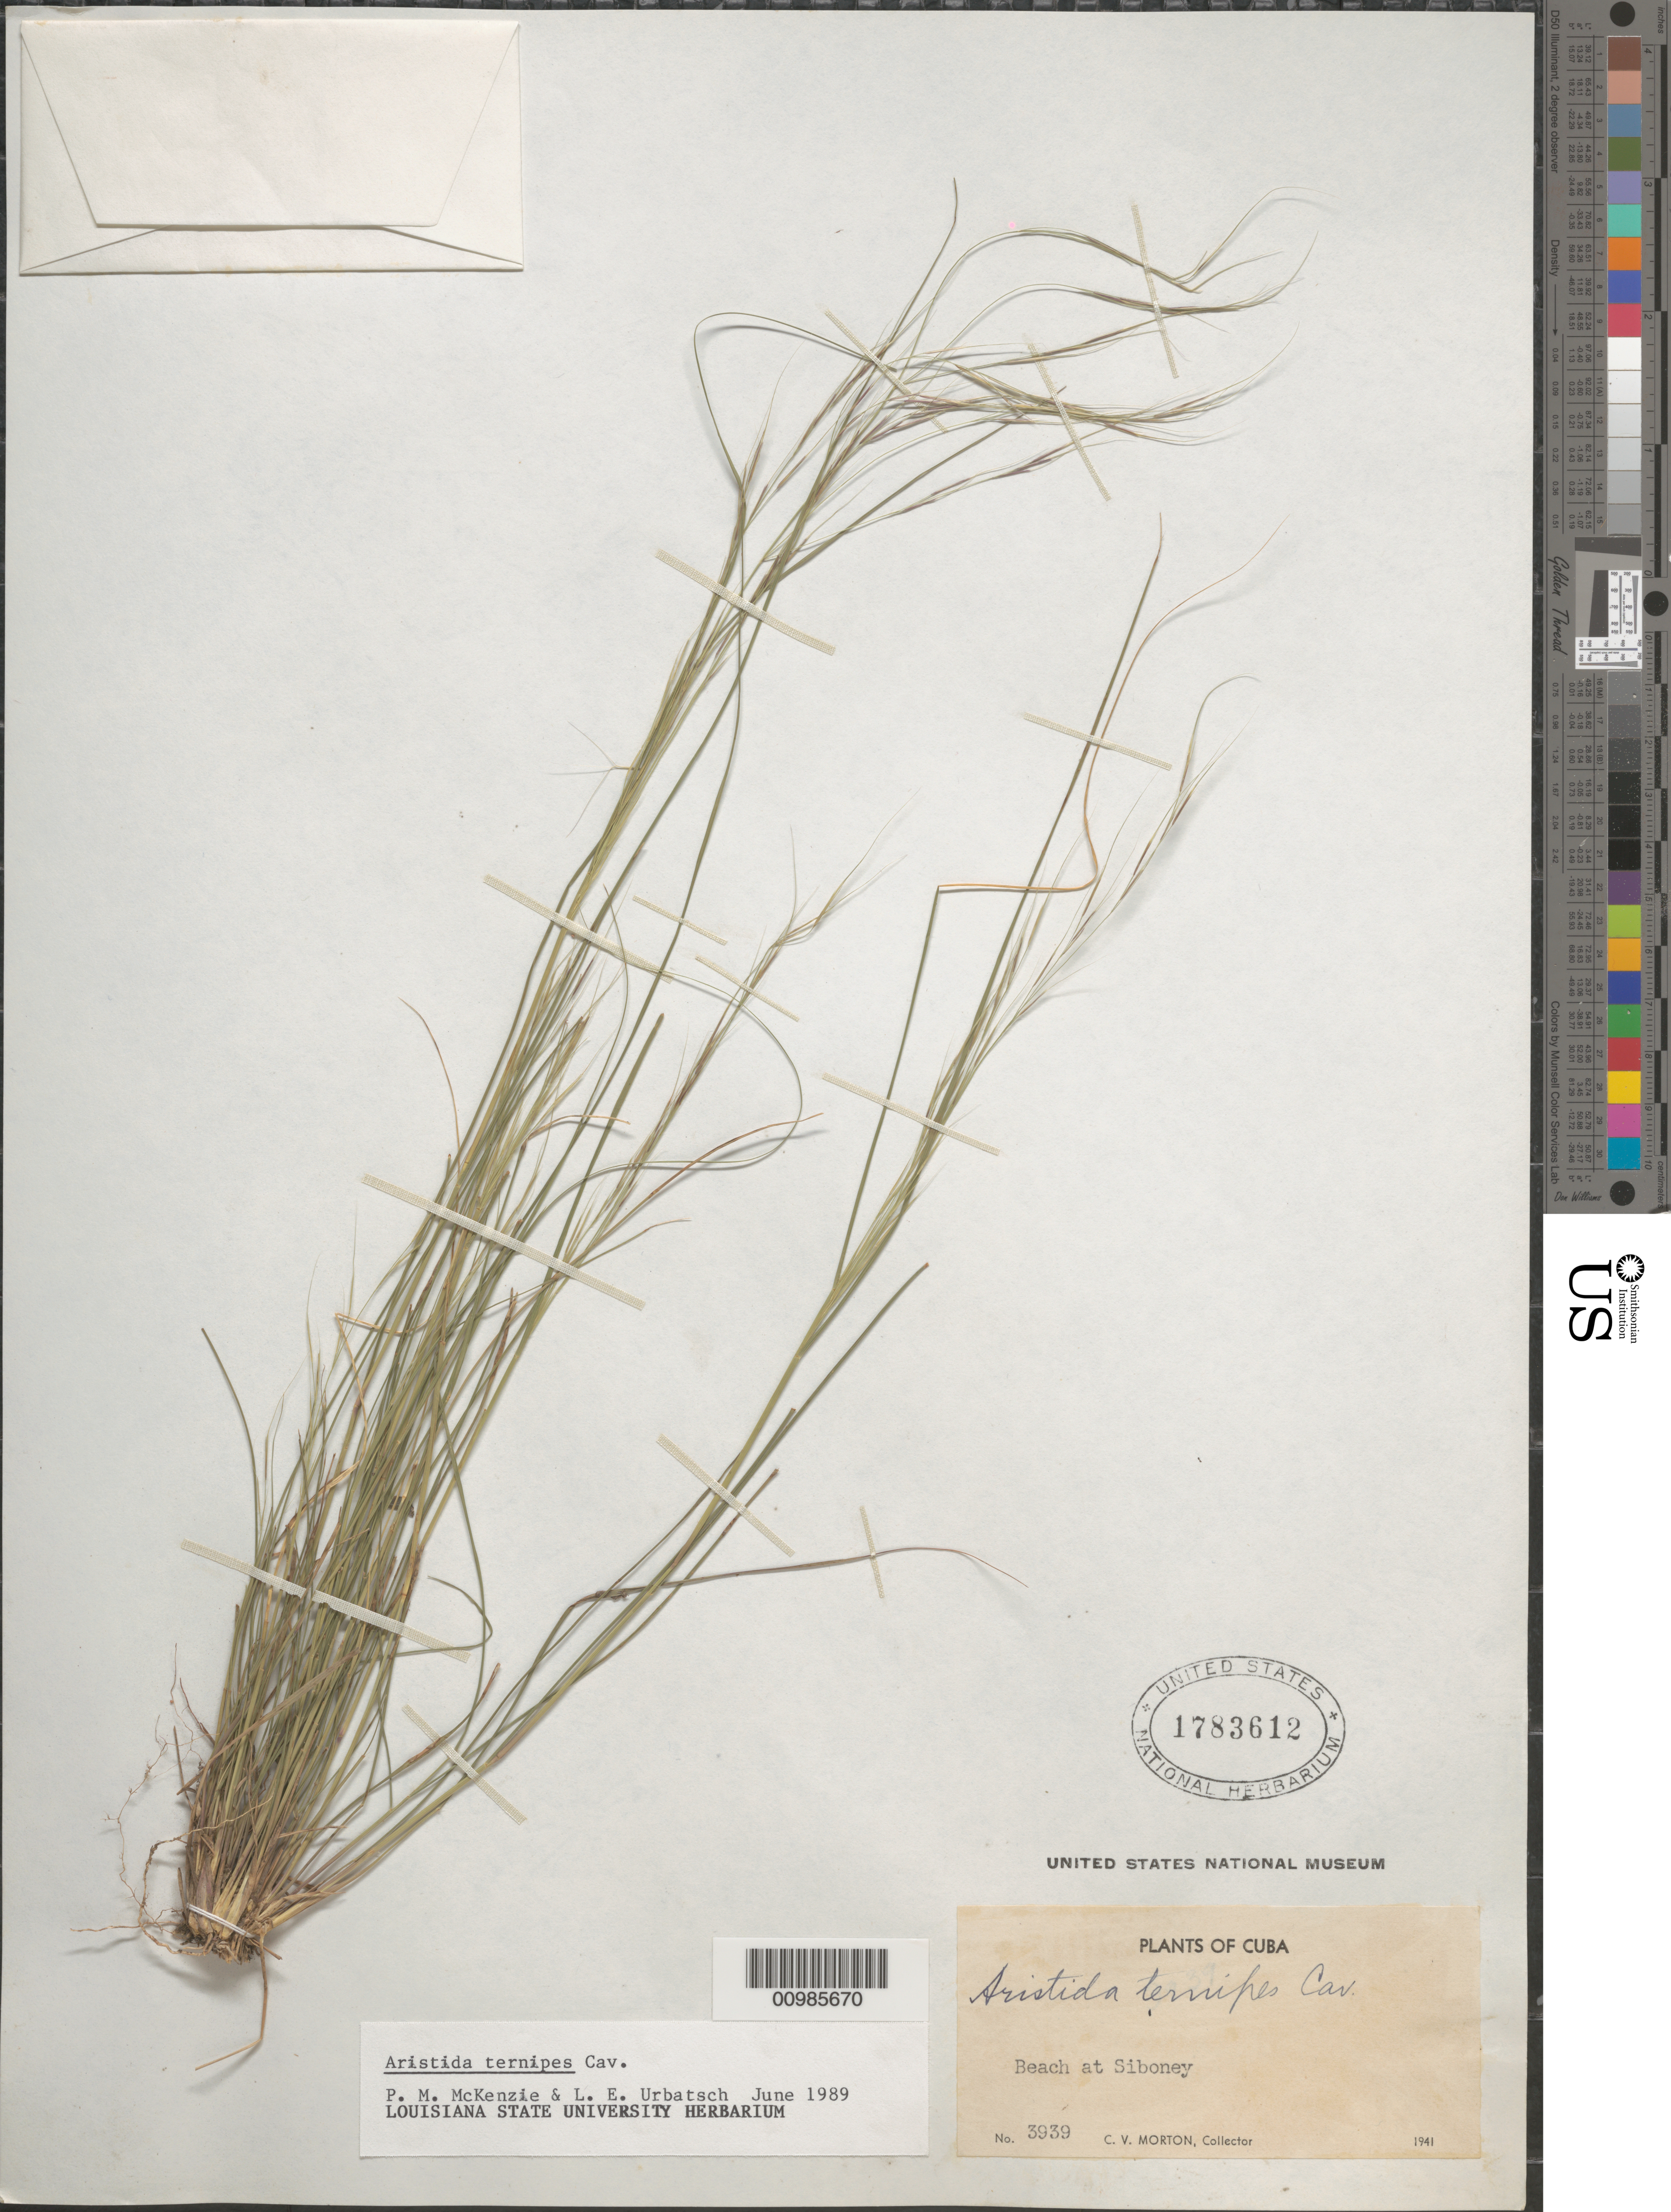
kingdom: Plantae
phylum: Tracheophyta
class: Liliopsida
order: Poales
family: Poaceae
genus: Aristida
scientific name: Aristida ternipes var. ternipes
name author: Cav.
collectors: C. V. Morton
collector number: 3939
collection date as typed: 1941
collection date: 1941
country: Cuba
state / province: Santiago de Cuba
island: Cuba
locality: Siboney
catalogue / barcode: US 1783612